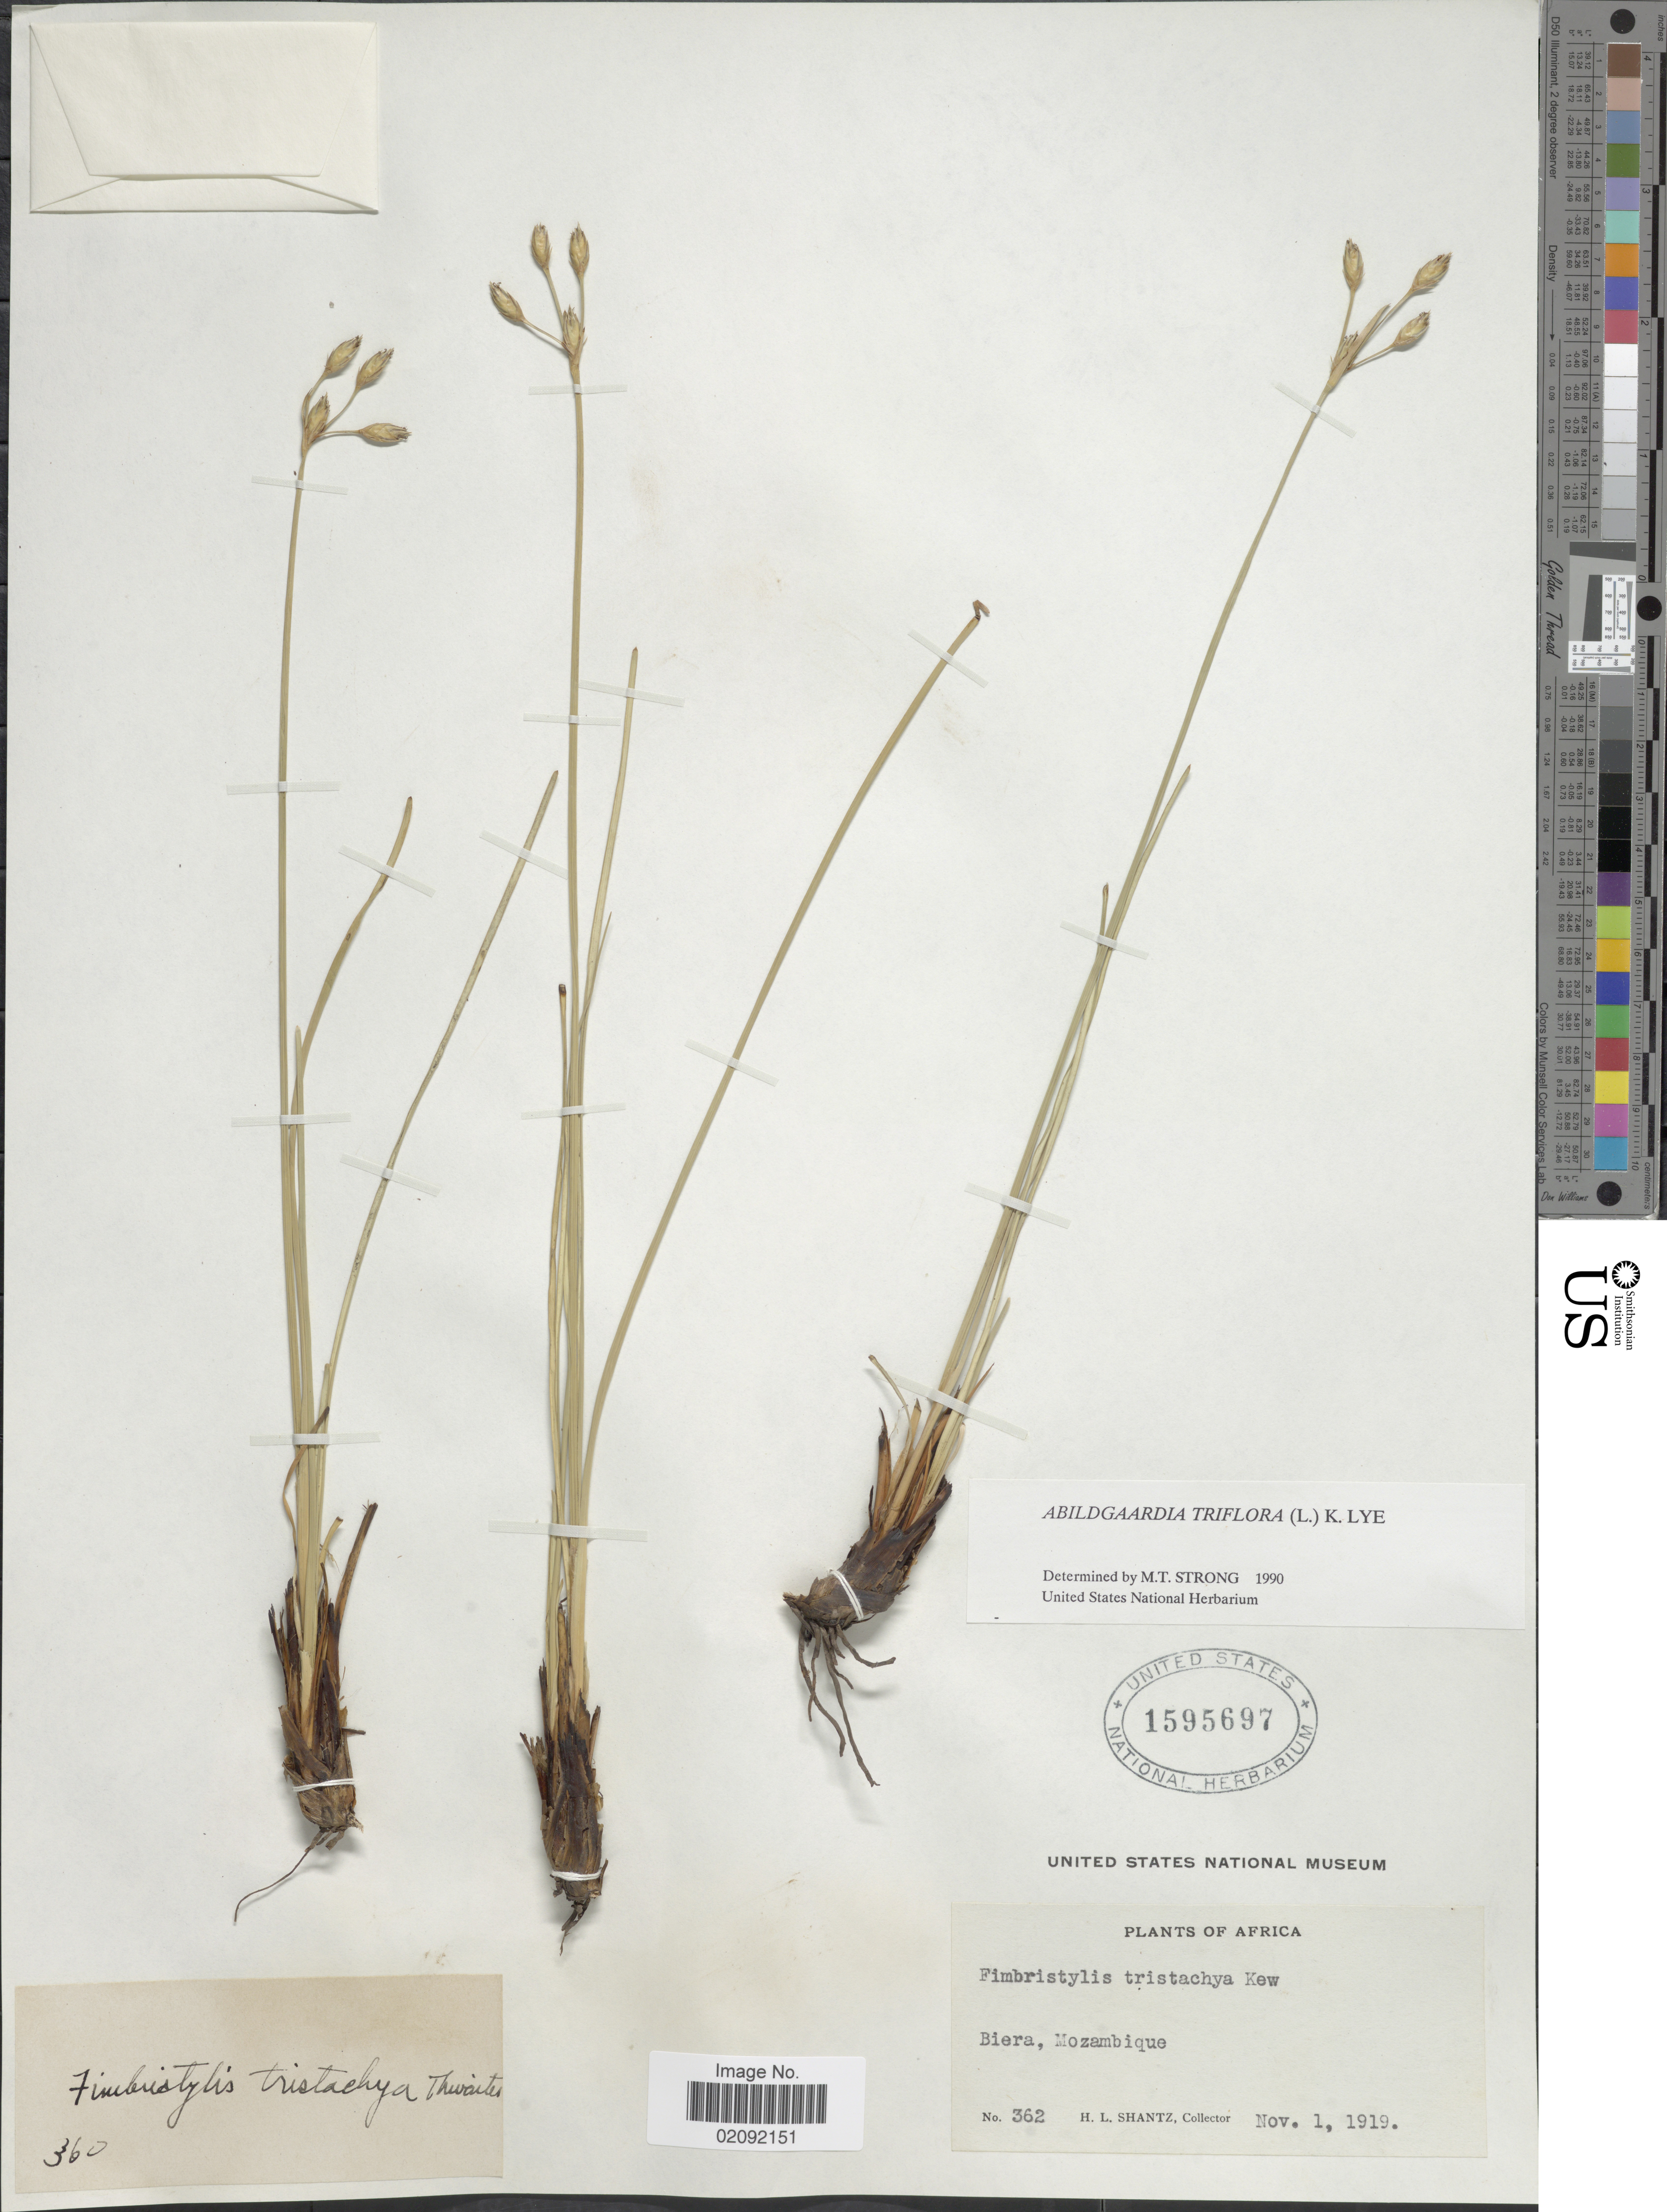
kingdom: Plantae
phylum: Tracheophyta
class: Liliopsida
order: Poales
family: Cyperaceae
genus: Abildgaardia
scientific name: Abildgaardia triflora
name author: (L.) Abeyw.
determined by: Strong, Mark T., (BOT), Smithsonian Institution - National Museum of Natural History (UNITED STATES)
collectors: H. Shantz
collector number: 362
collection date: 1919-11-01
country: Mozambique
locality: Biera.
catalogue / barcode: US 1595697